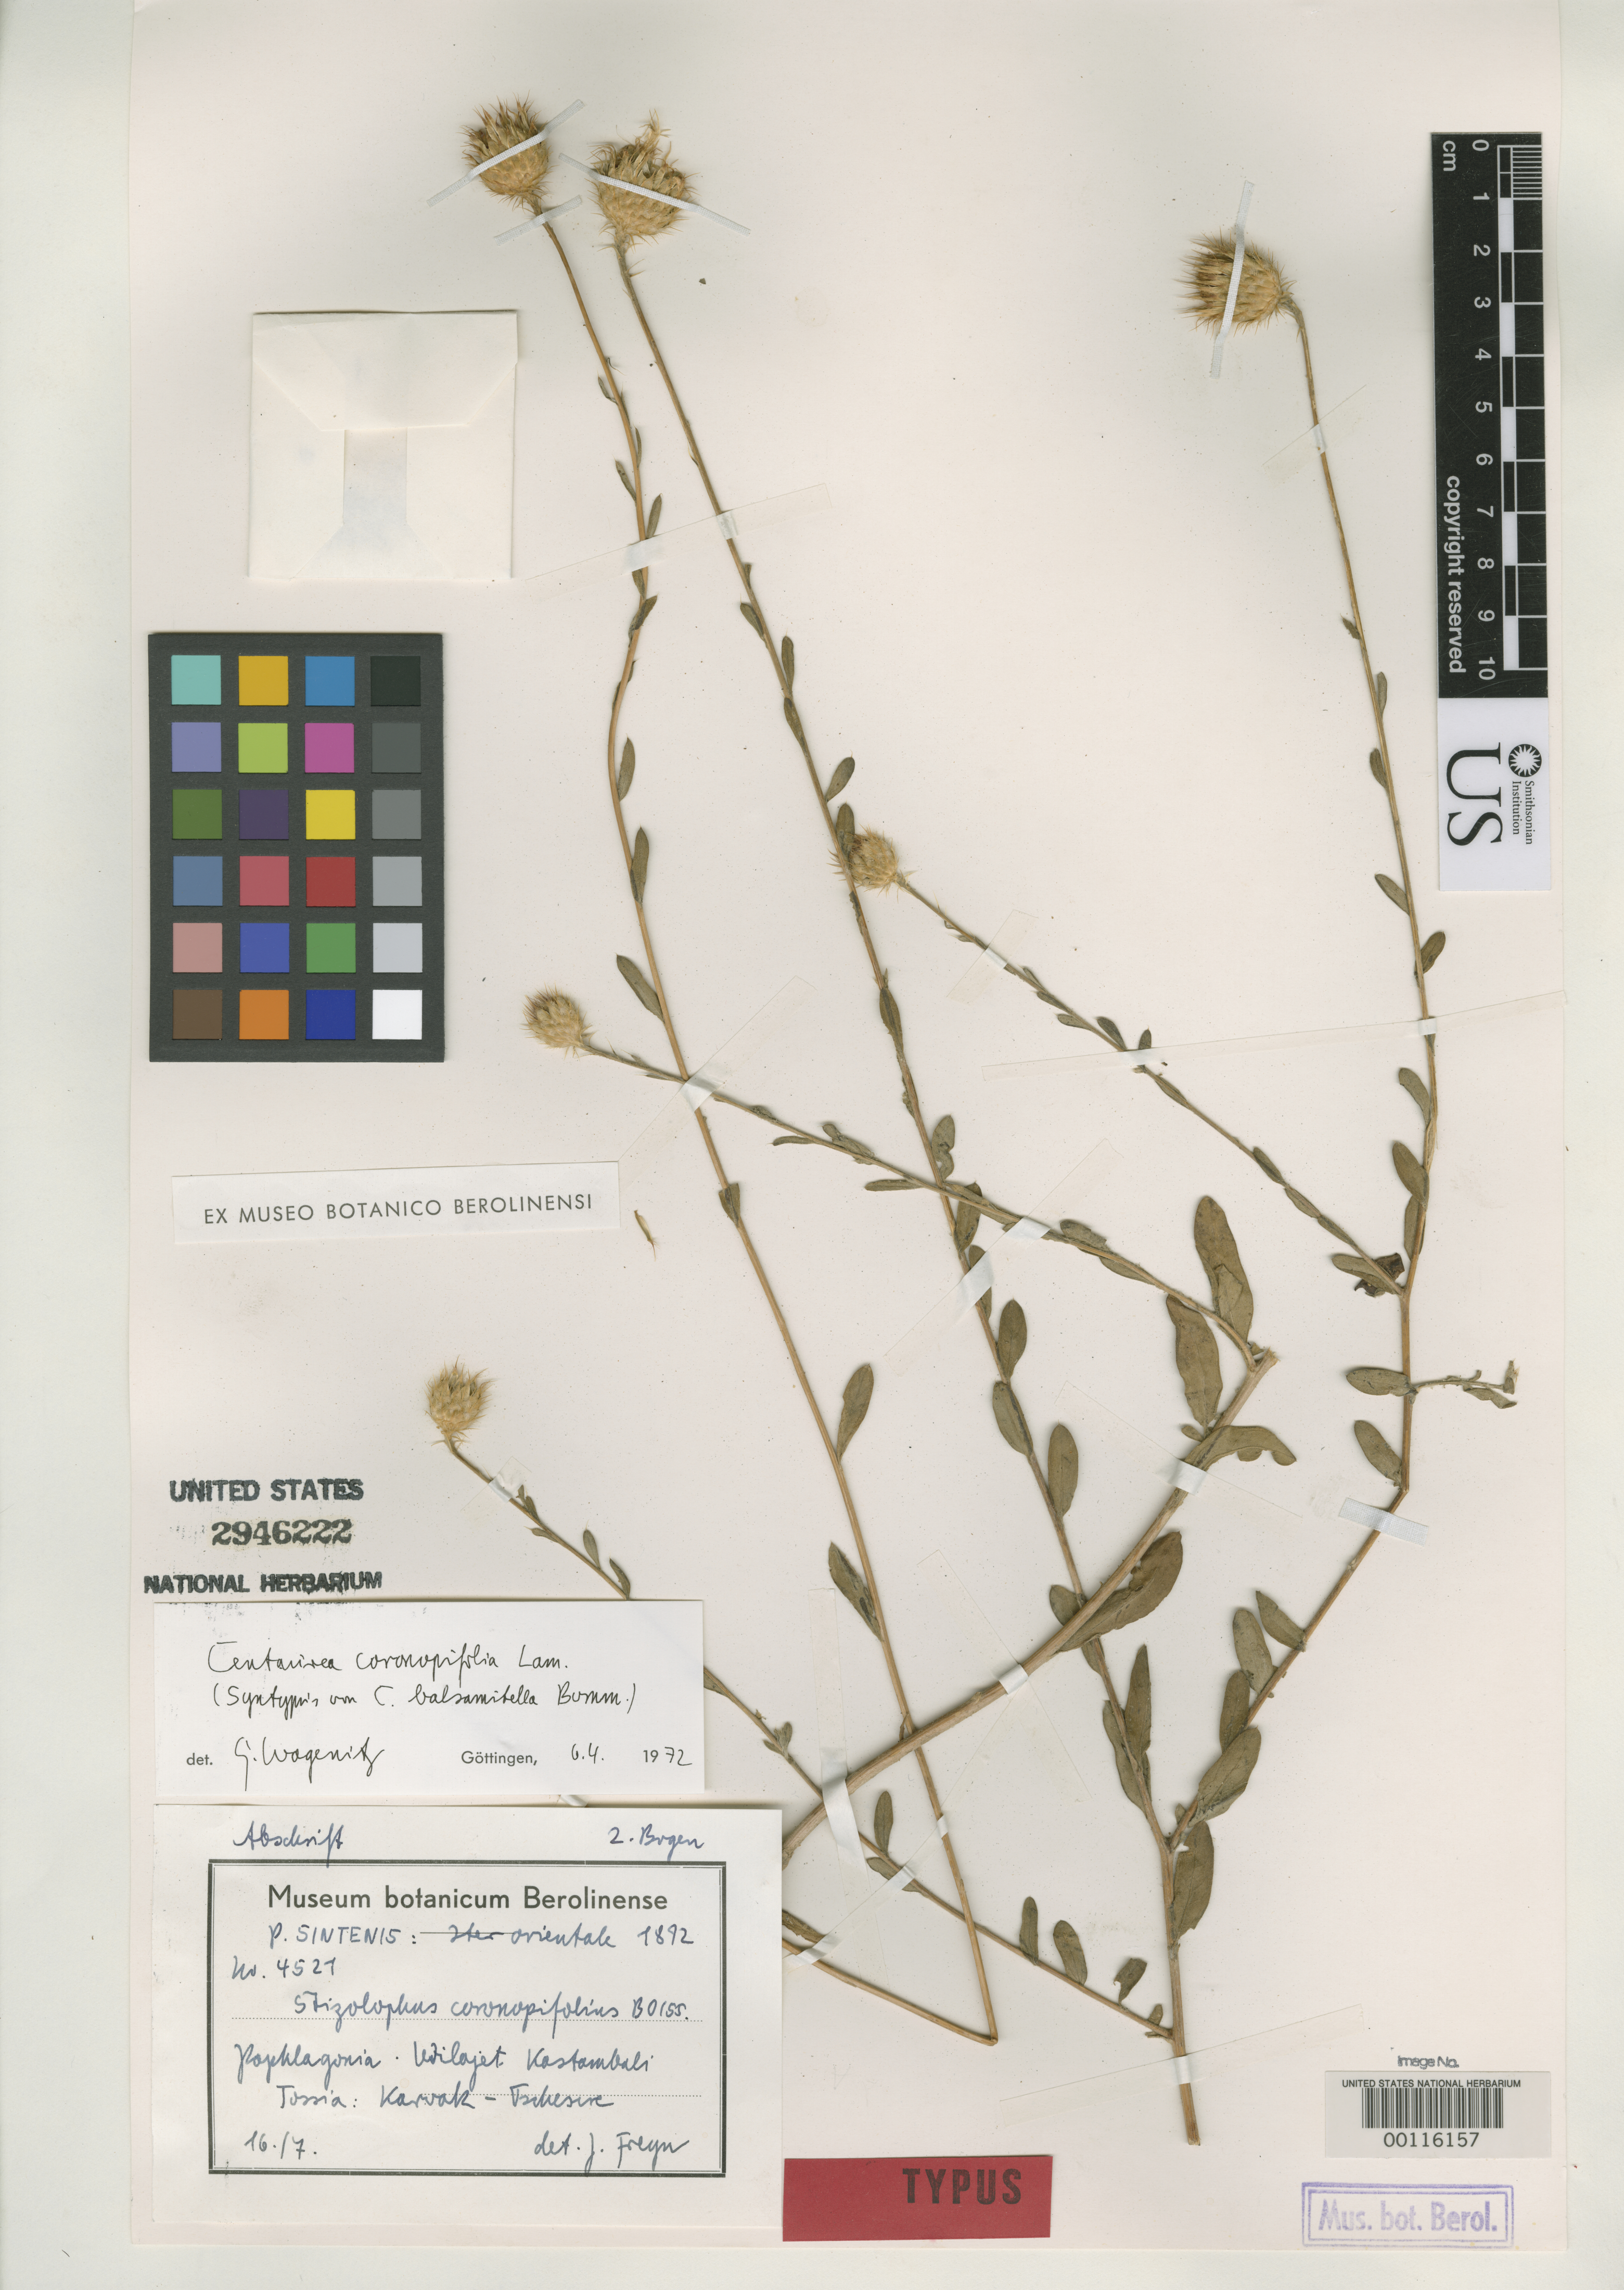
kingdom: Plantae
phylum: Tracheophyta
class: Magnoliopsida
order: Asterales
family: Asteraceae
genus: Centaurea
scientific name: Centaurea balsamitella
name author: Bornm.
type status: Syntype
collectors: P. Sintenis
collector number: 4521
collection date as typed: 16 Jul 1892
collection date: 1892-07-16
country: Turkey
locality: Paphlagonia, ad Tossia, prope Kawak-Tschesme [Paphlagonia, towards Tossia, near Kawak-Tschesme].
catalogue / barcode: US 2946222